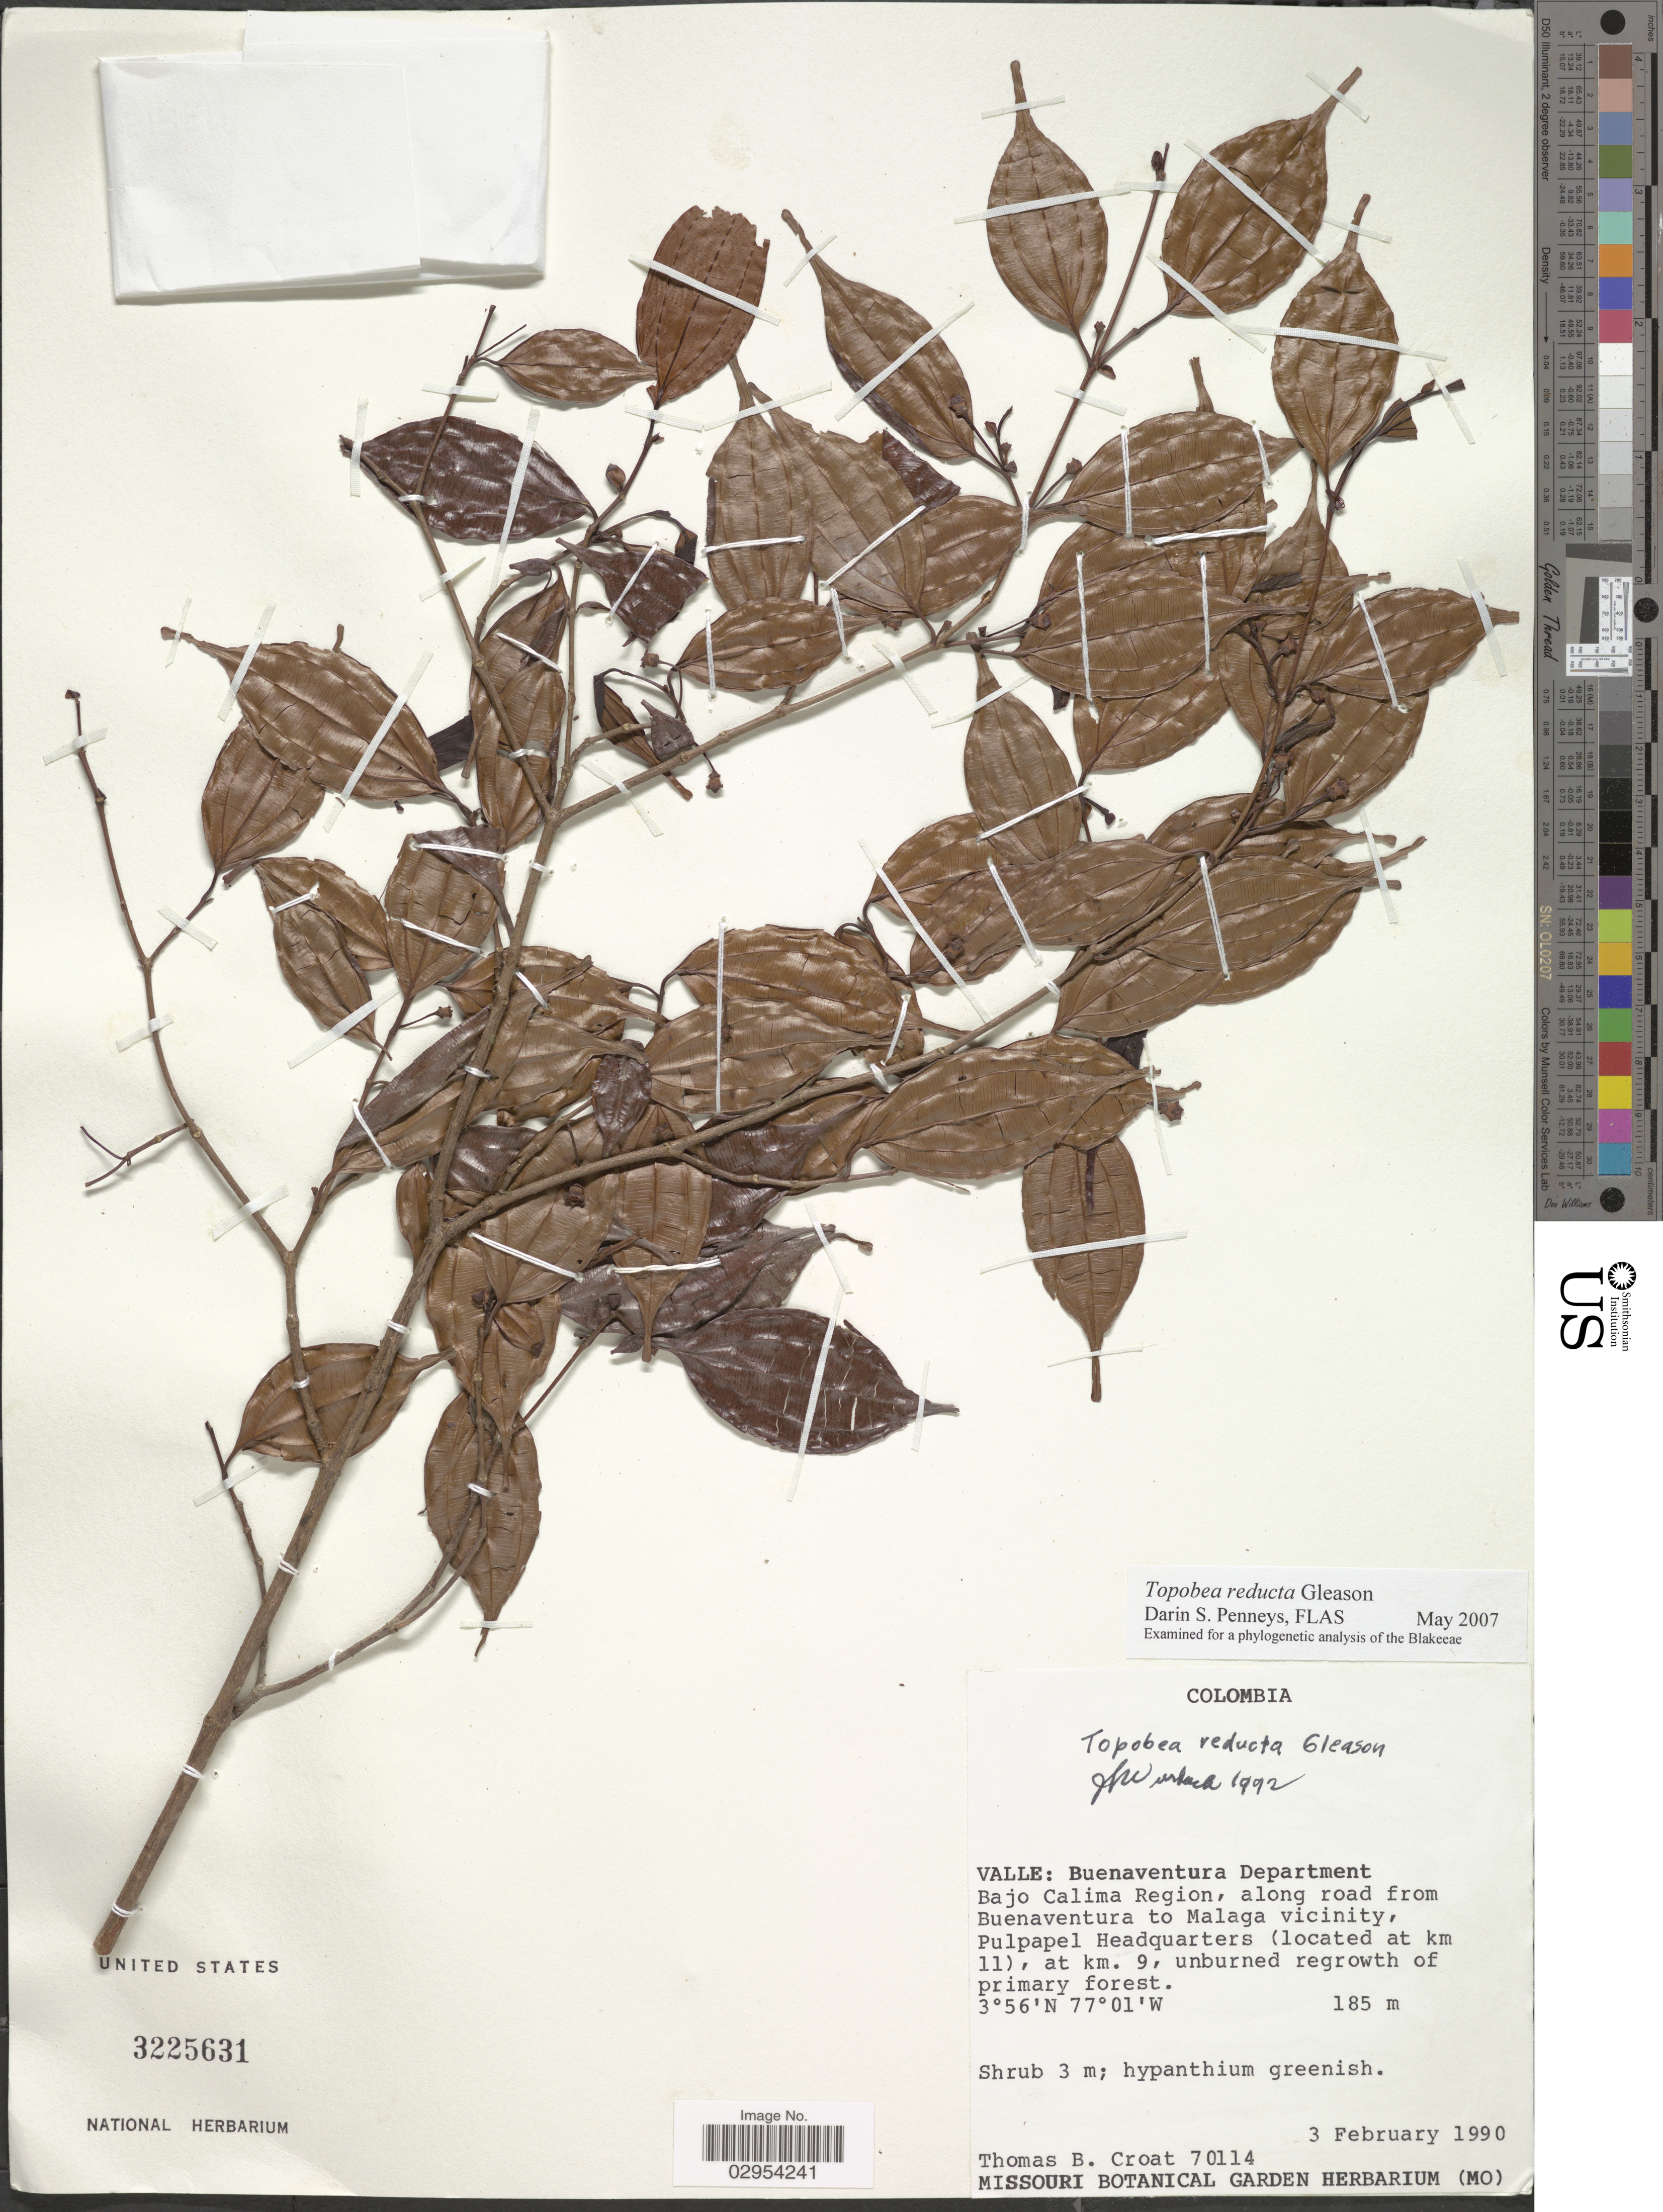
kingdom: Plantae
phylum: Tracheophyta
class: Magnoliopsida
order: Myrtales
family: Melastomataceae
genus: Topobea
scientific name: Topobea reducta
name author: Gleason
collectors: T. B. Croat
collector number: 70114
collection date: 1990-02-03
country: Colombia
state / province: Valle del Cauca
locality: Buenaventura Department, Bajo Calima Region, along road from Buenaventura to Malaga vicinity, Pulpapel Headquarters (located at km 11), at km. 9.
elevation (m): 185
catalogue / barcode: US 3225631